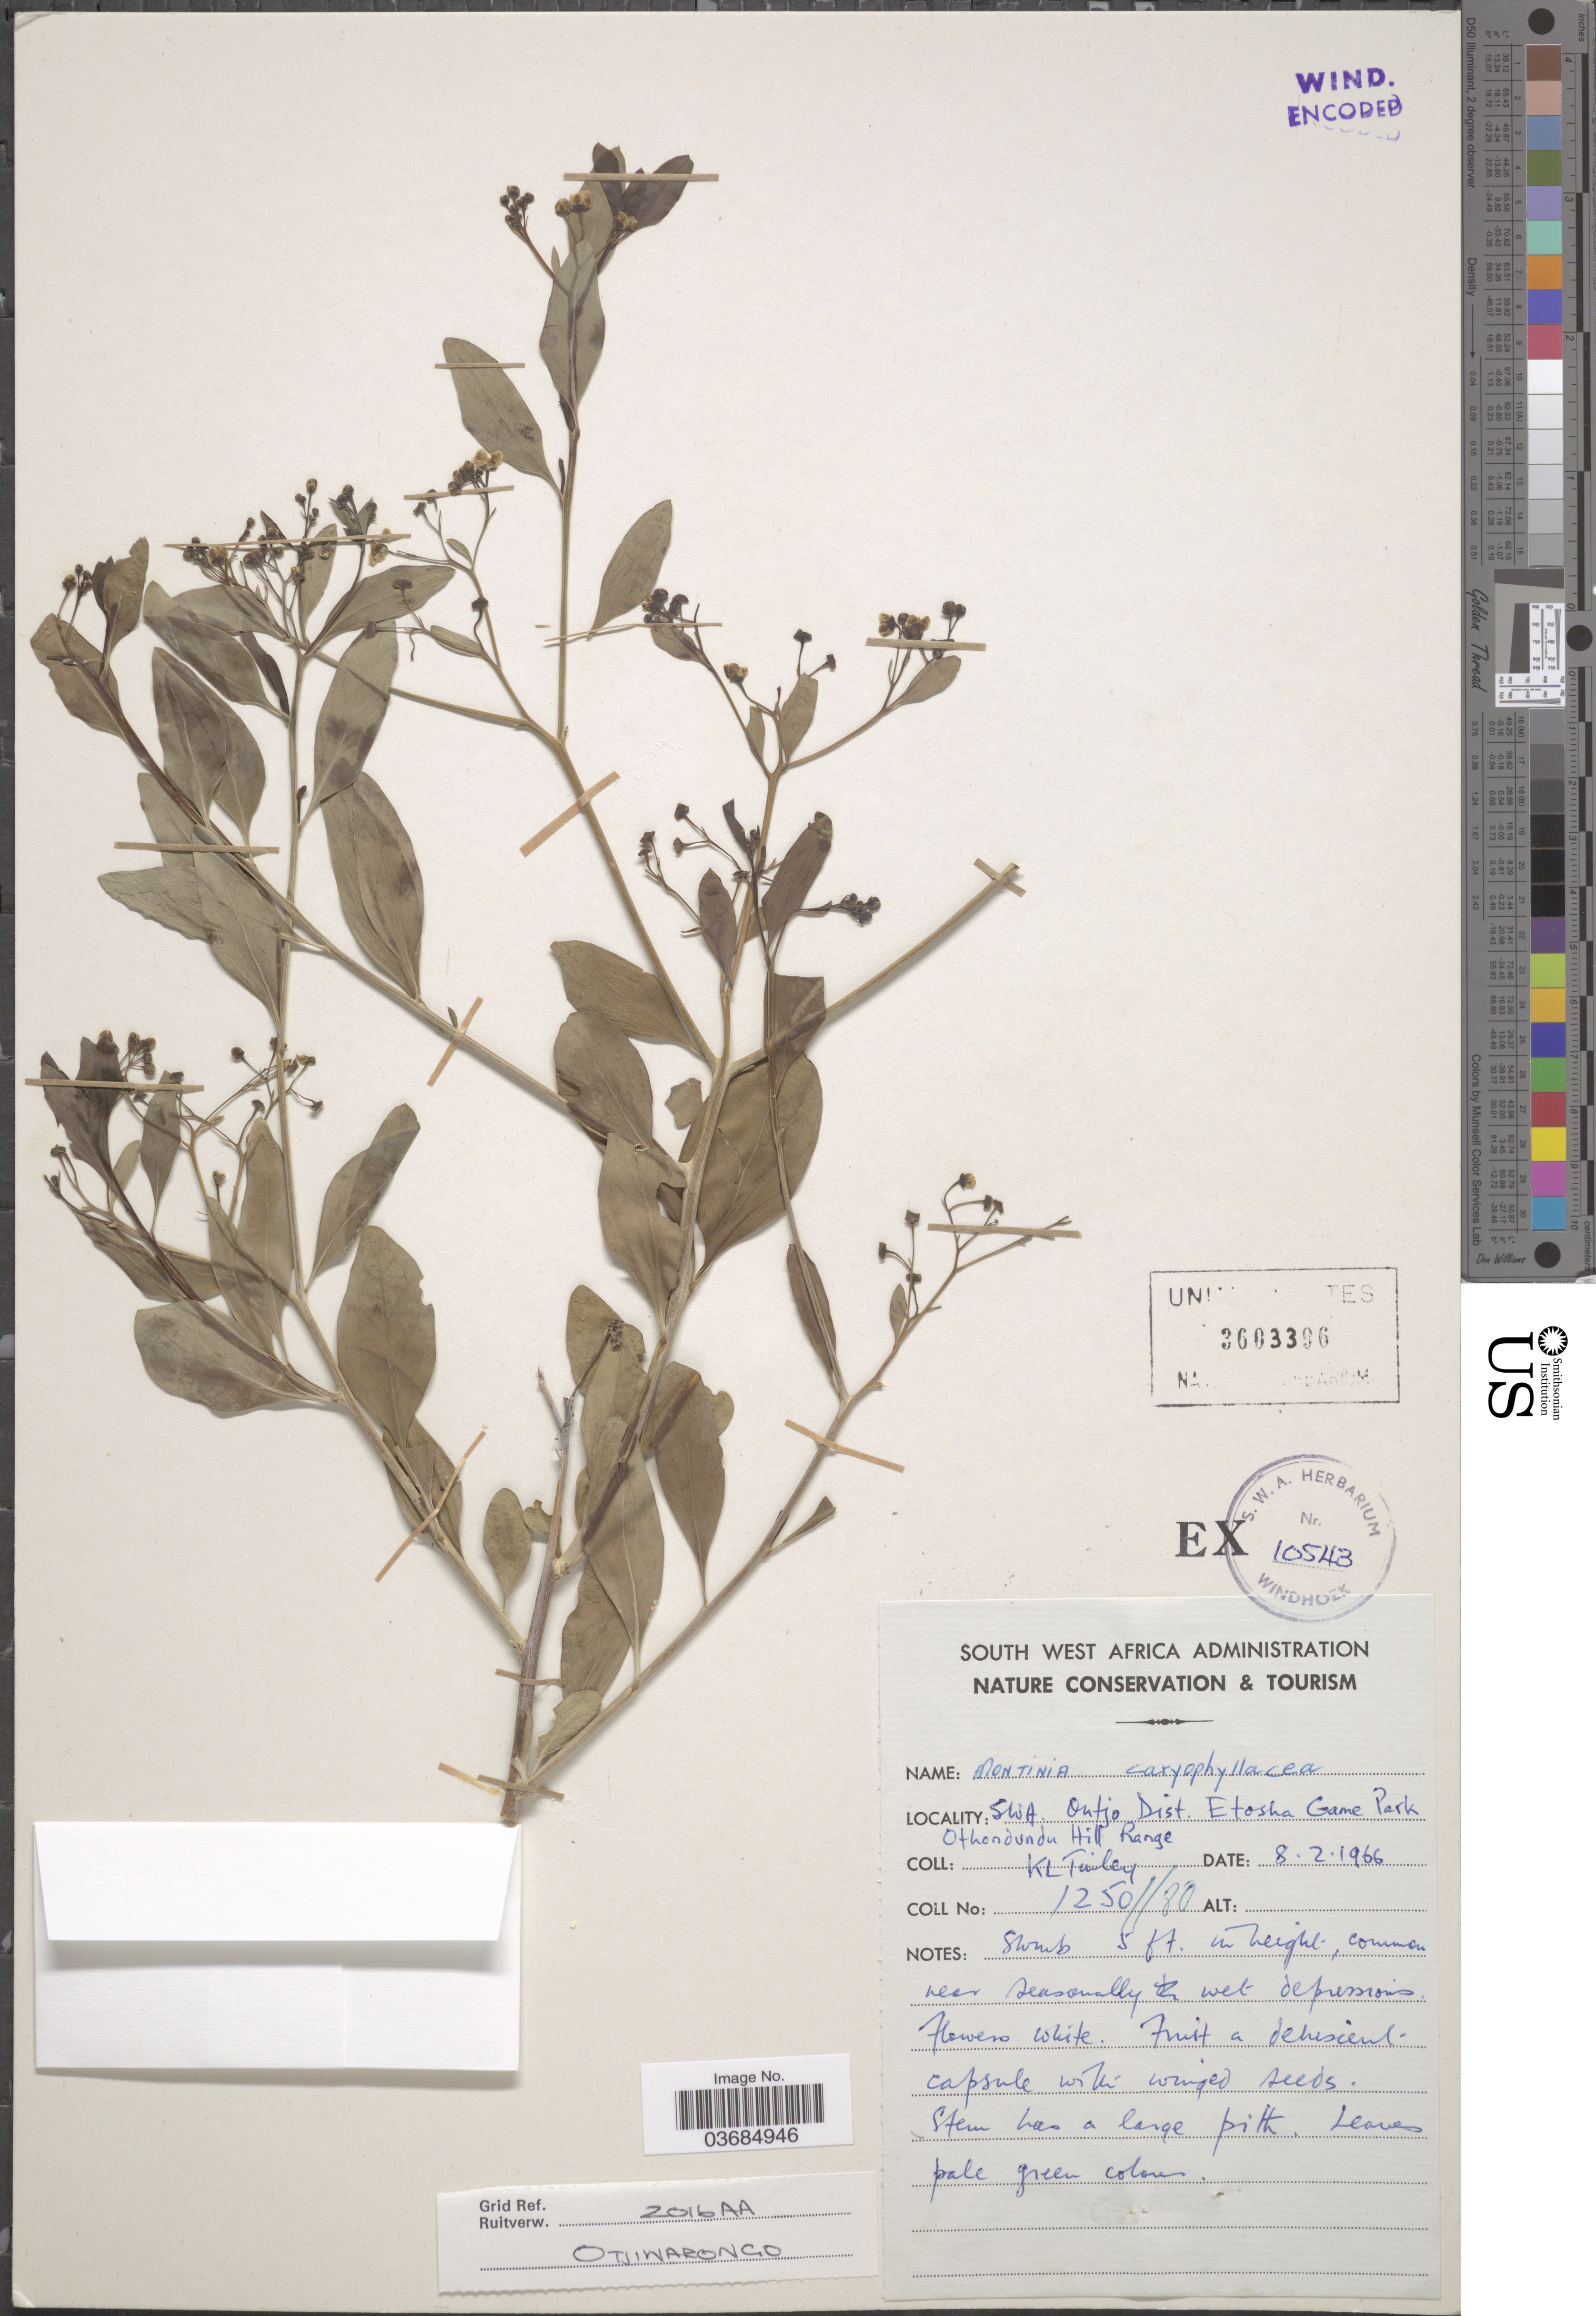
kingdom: Plantae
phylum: Tracheophyta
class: Magnoliopsida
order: Solanales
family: Montiniaceae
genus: Montinia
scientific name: Montinia caryophyllacea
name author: Thunb.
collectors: K. Tinley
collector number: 1250/80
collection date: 1966-02-08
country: Namibia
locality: SWA. Outjo Dist. Etosha Game Park. Othondundu Hill Range.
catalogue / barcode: US 3603396